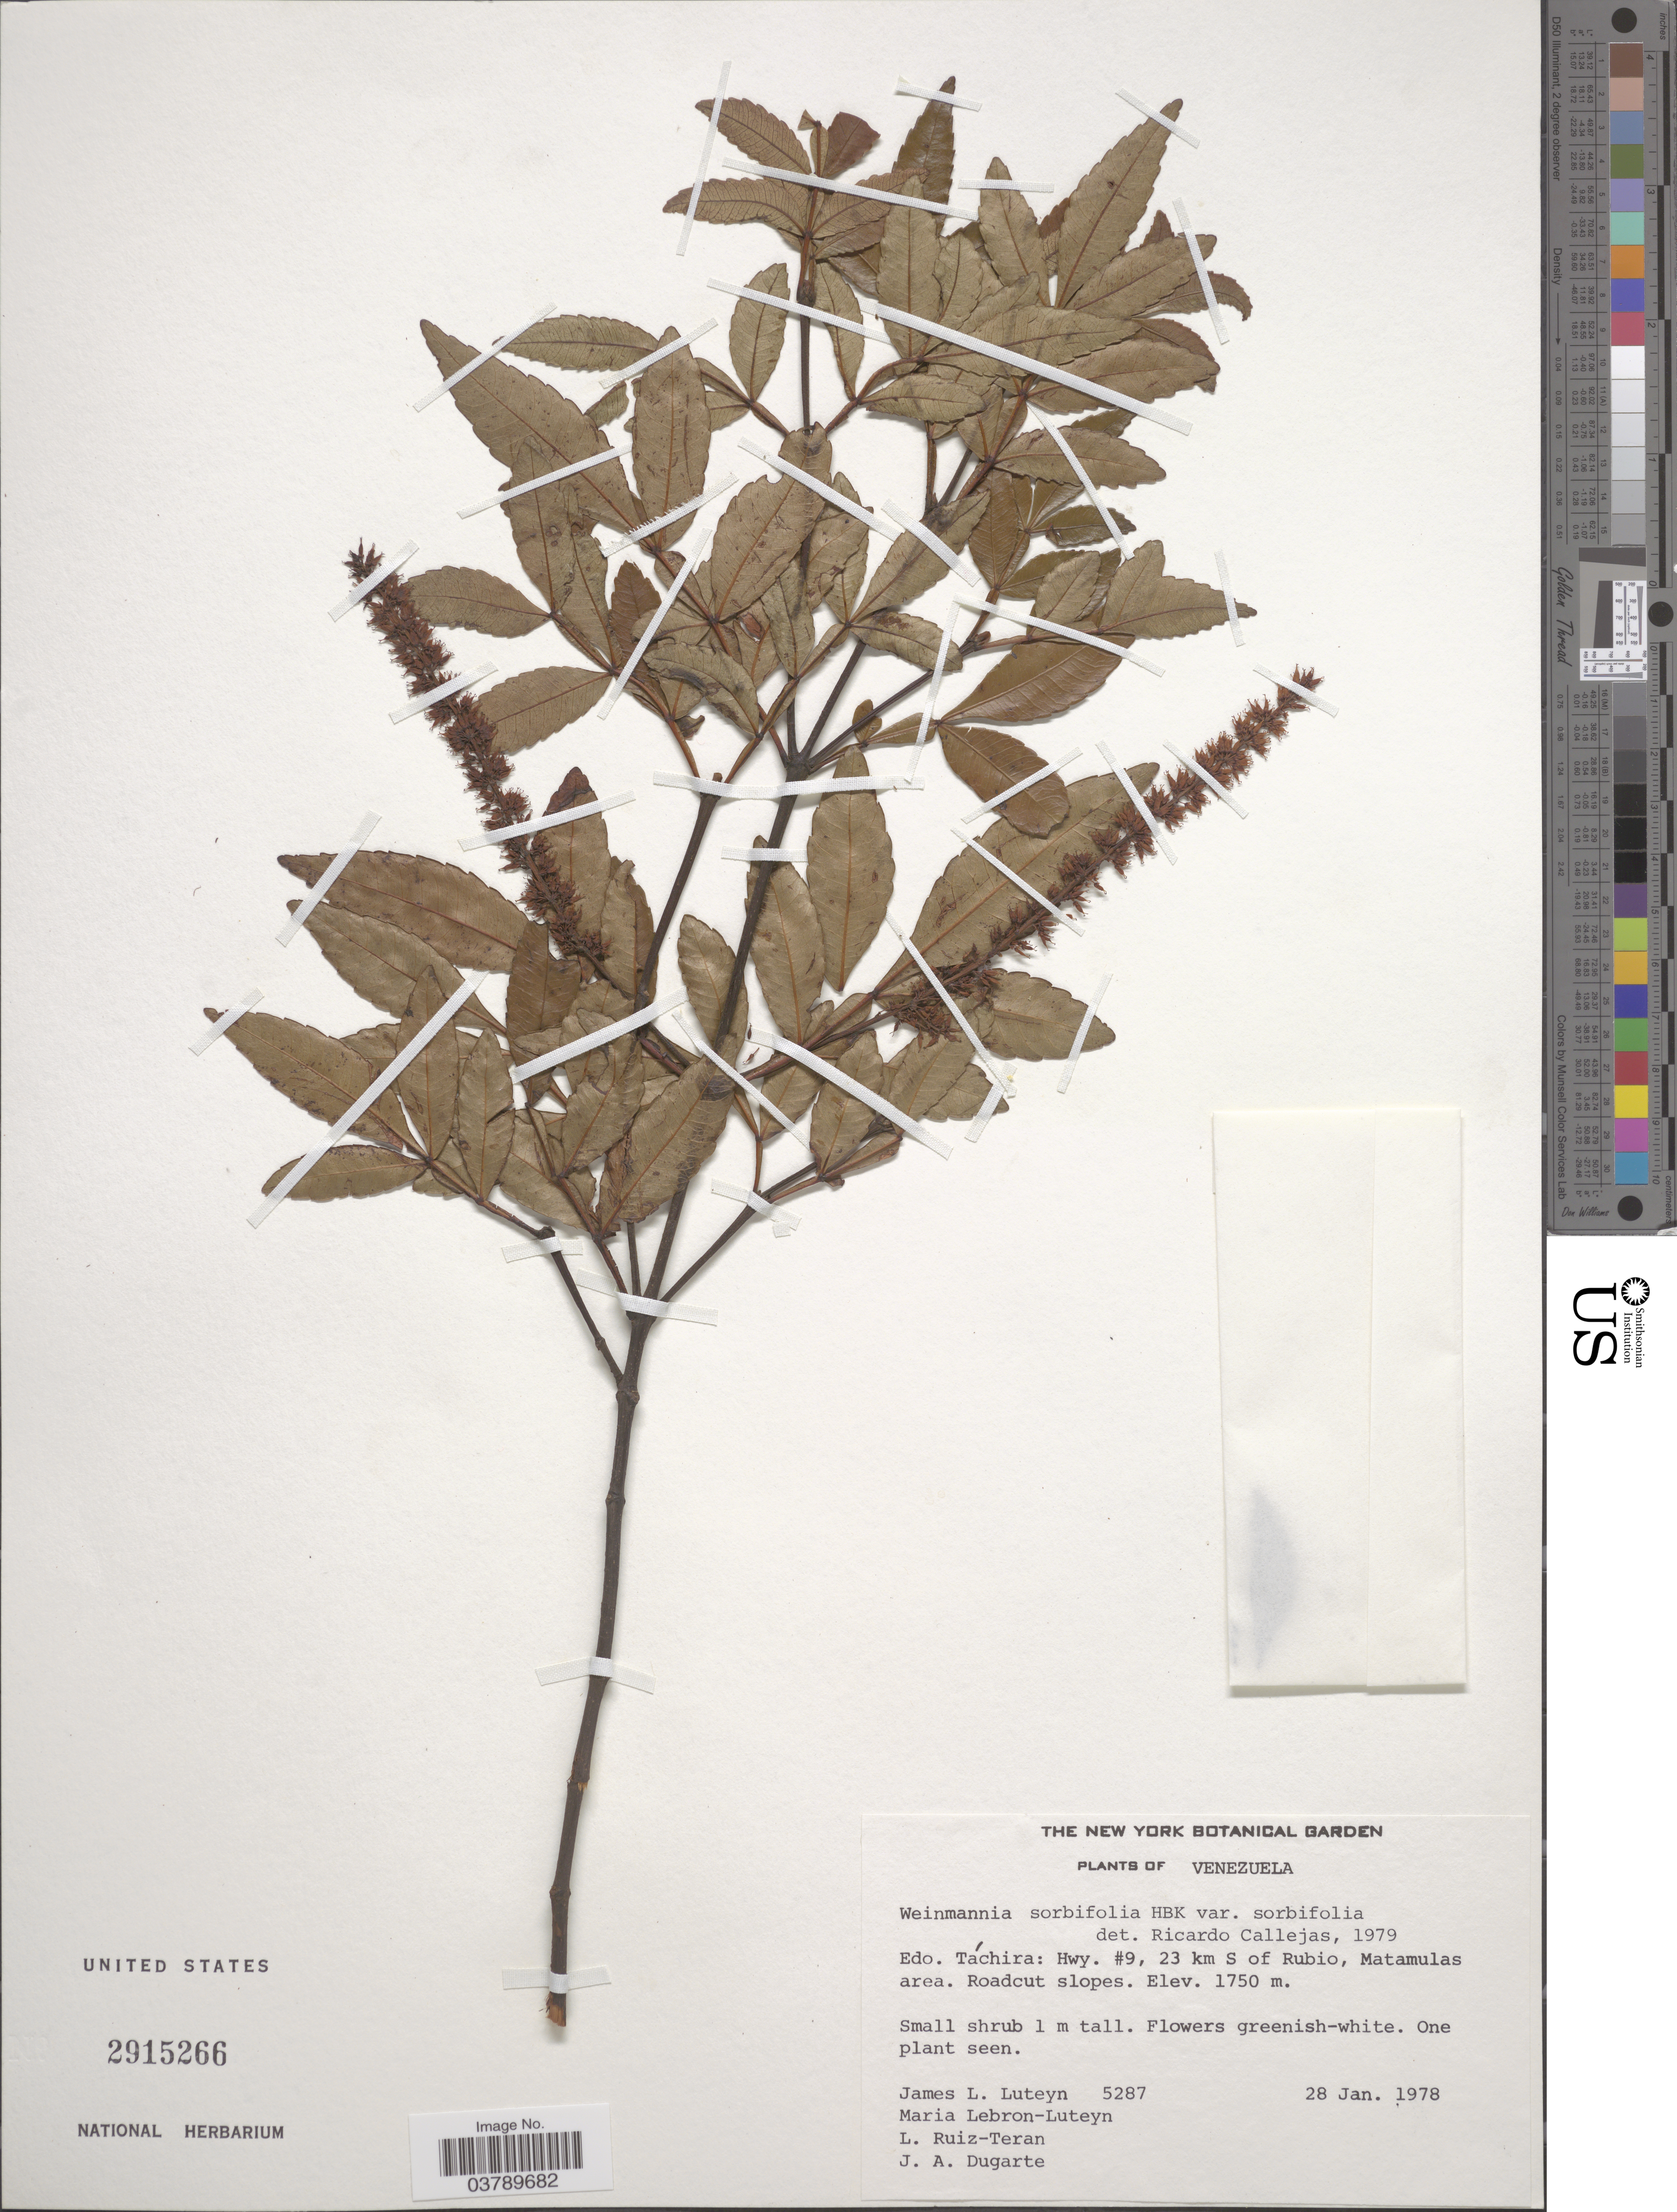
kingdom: Plantae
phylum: Tracheophyta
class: Magnoliopsida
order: Oxalidales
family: Cunoniaceae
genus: Weinmannia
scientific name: Weinmannia sorbifolia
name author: Kunth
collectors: J. Luteyn, M. L. Lebrón-Luteyn, L. E. Ruíz-Terán & J. Dugarte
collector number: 5287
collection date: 1978-01-28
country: Venezuela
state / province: Tachira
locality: Hwy. #9, 23 km S of Rubio, Matamulas area.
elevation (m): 1750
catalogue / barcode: US 2915266